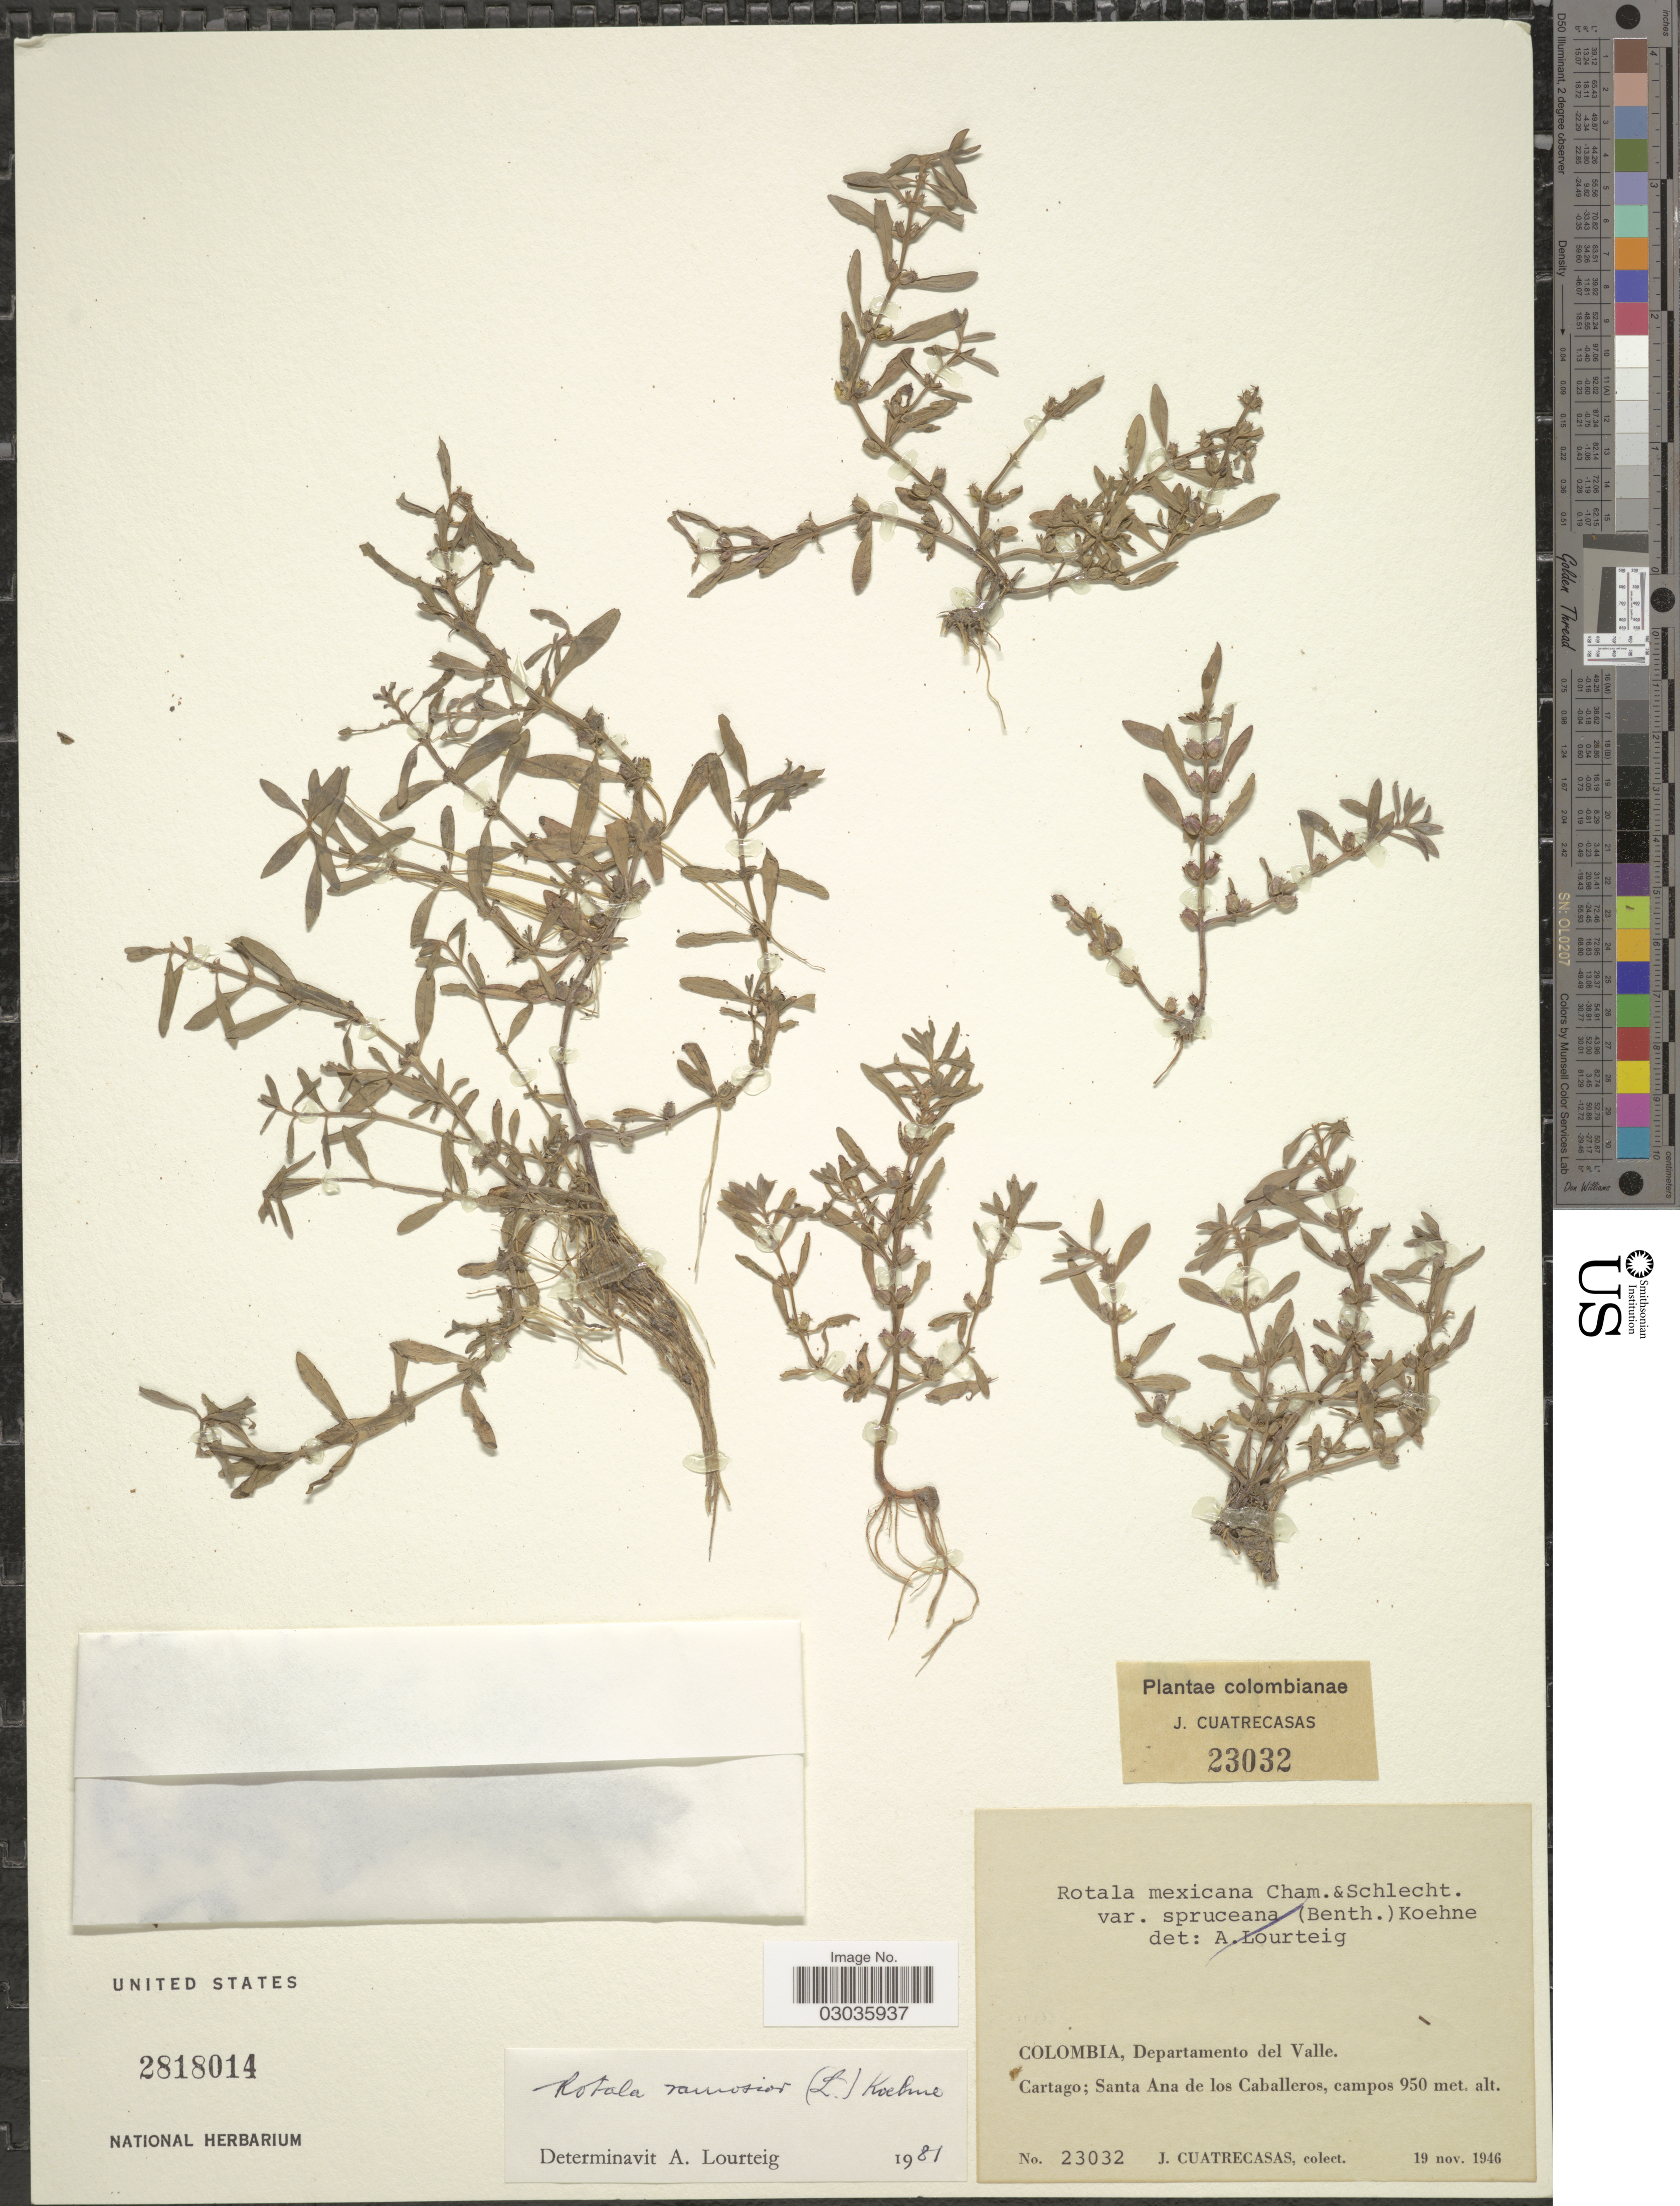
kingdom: Plantae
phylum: Tracheophyta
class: Magnoliopsida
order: Myrtales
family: Lythraceae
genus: Rotala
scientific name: Rotala ramosior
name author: (L.) Koehne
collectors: J. Cuatrecasas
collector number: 23032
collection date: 1946-11-19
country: Colombia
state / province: Valle del Cauca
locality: Departamento del Valle. Cartago; Santa Ana de los Caballeros.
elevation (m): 950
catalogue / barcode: US 2818014